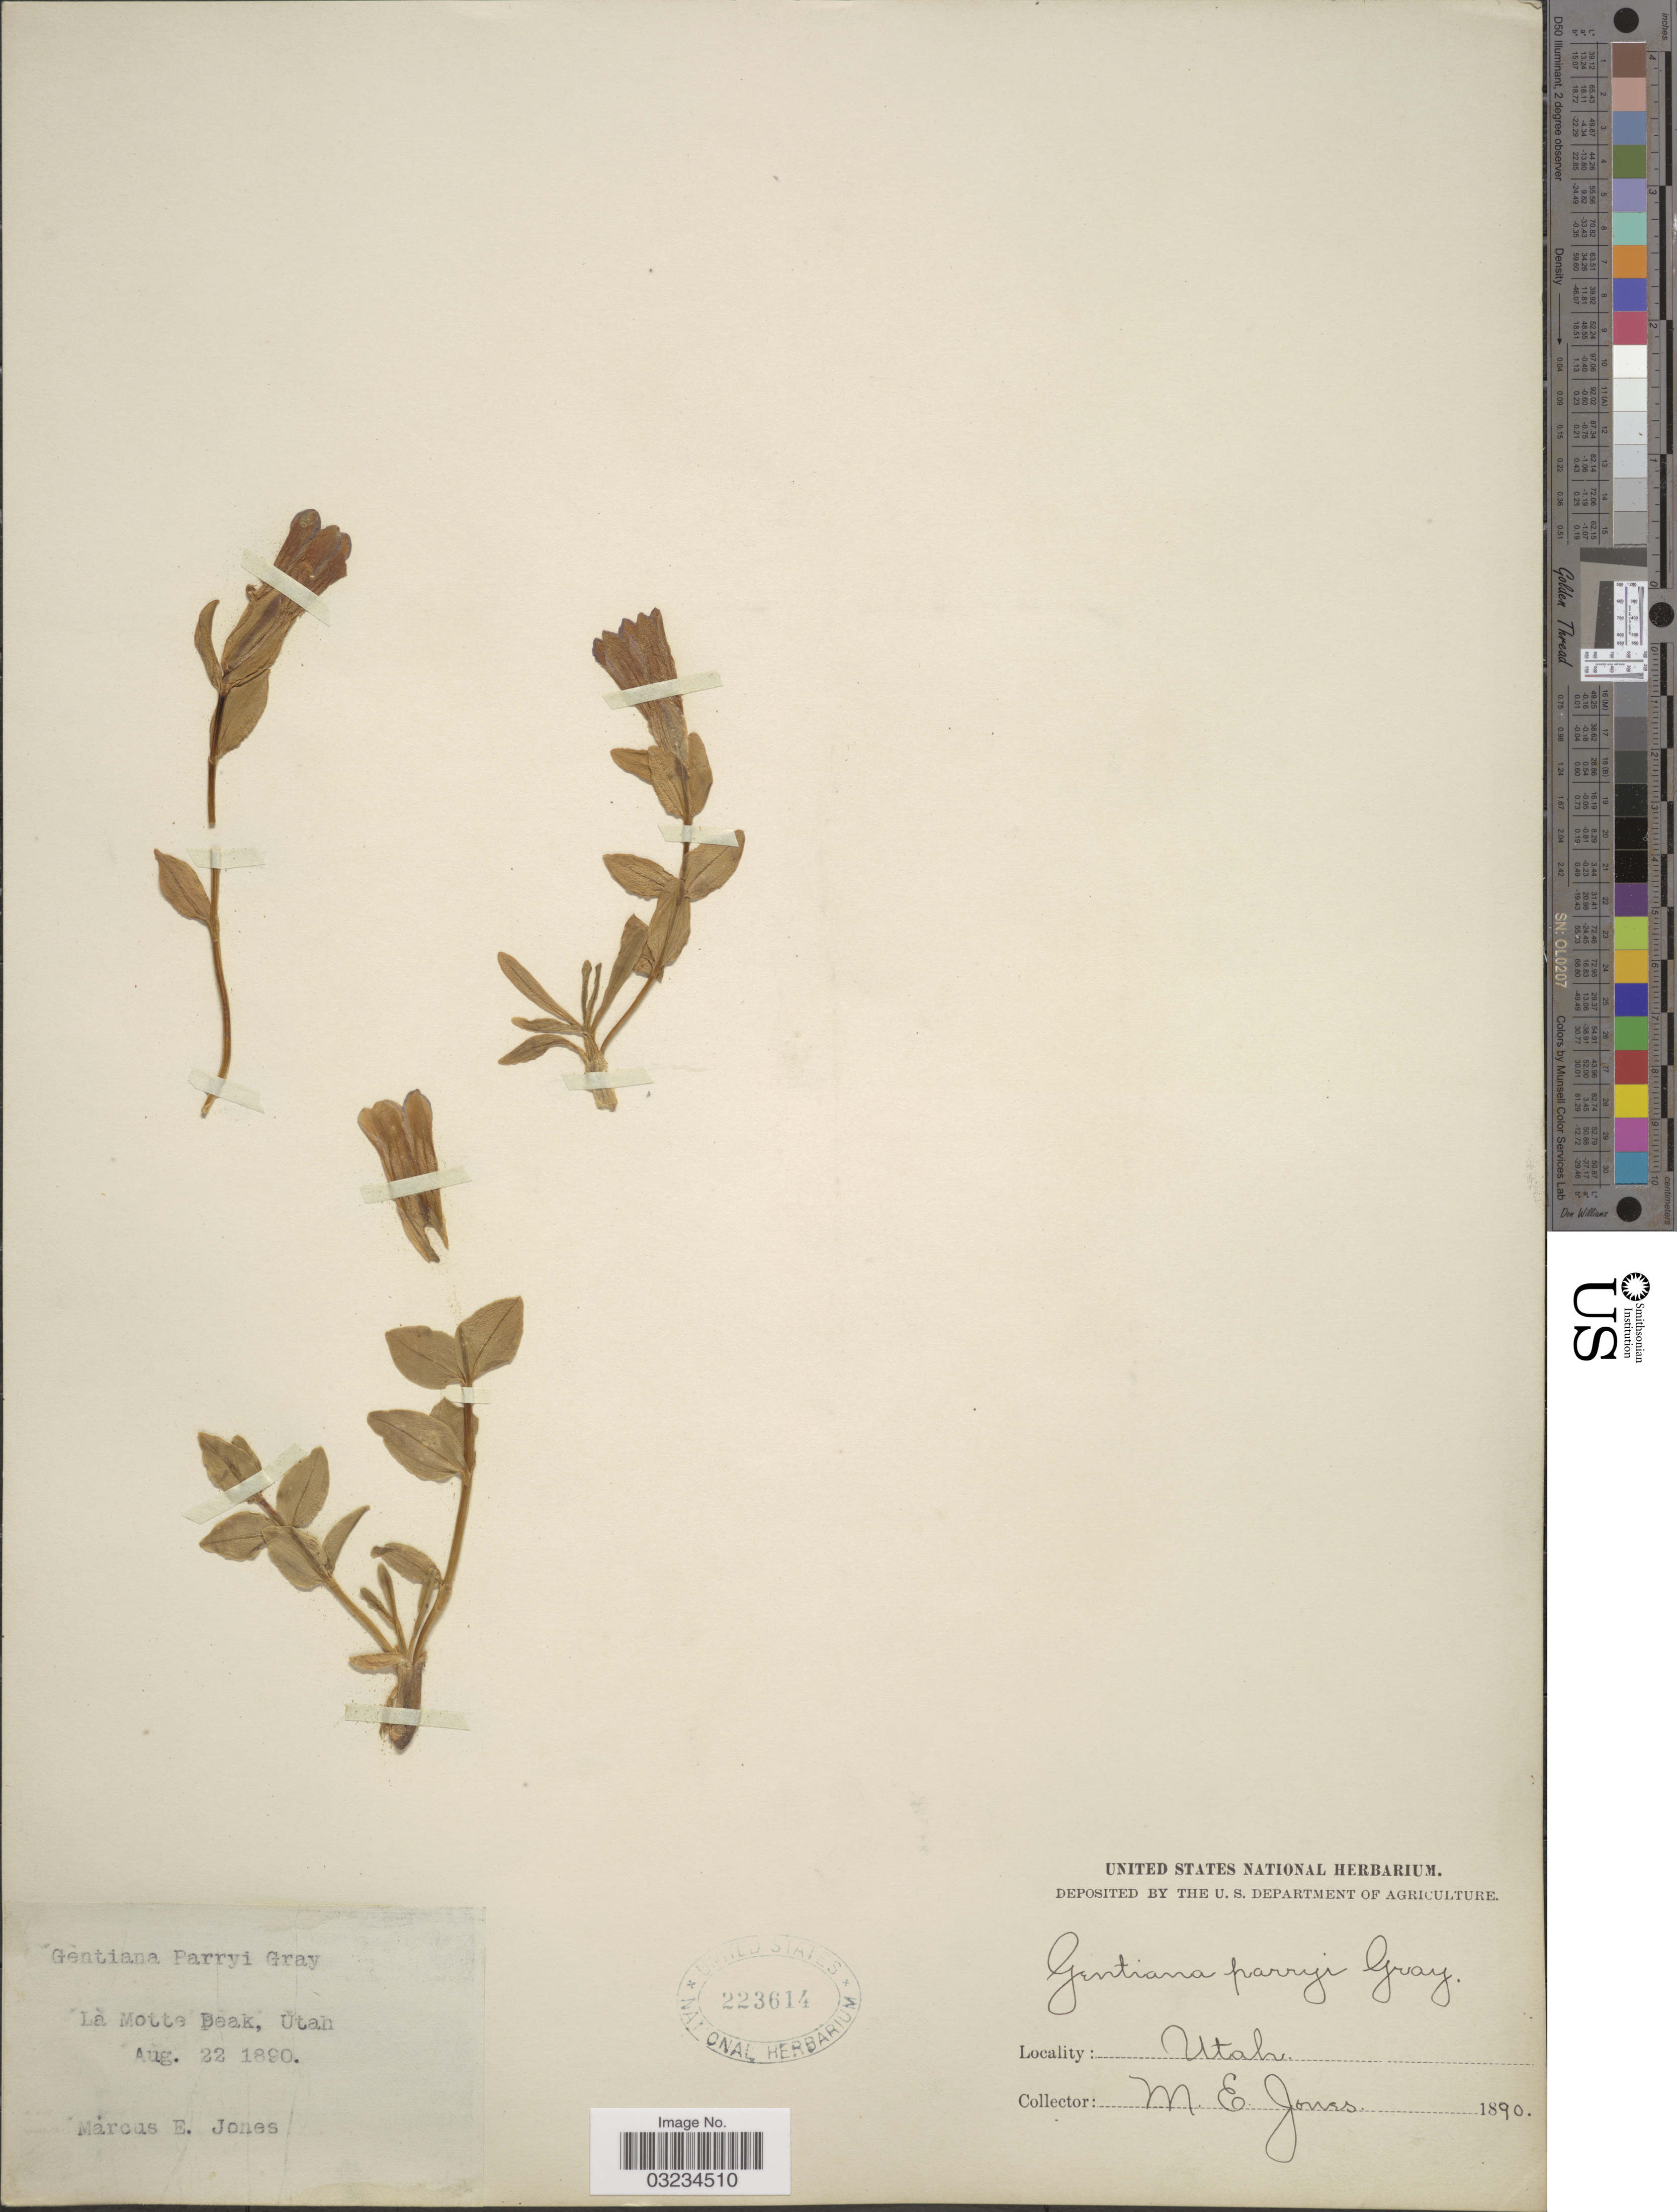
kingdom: Plantae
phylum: Tracheophyta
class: Magnoliopsida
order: Gentianales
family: Gentianaceae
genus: Gentiana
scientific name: Gentiana parryi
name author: Engelm.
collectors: M. E. Jones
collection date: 1890-08-22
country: United States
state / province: Utah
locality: La Motte Peak.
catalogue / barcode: US 223614